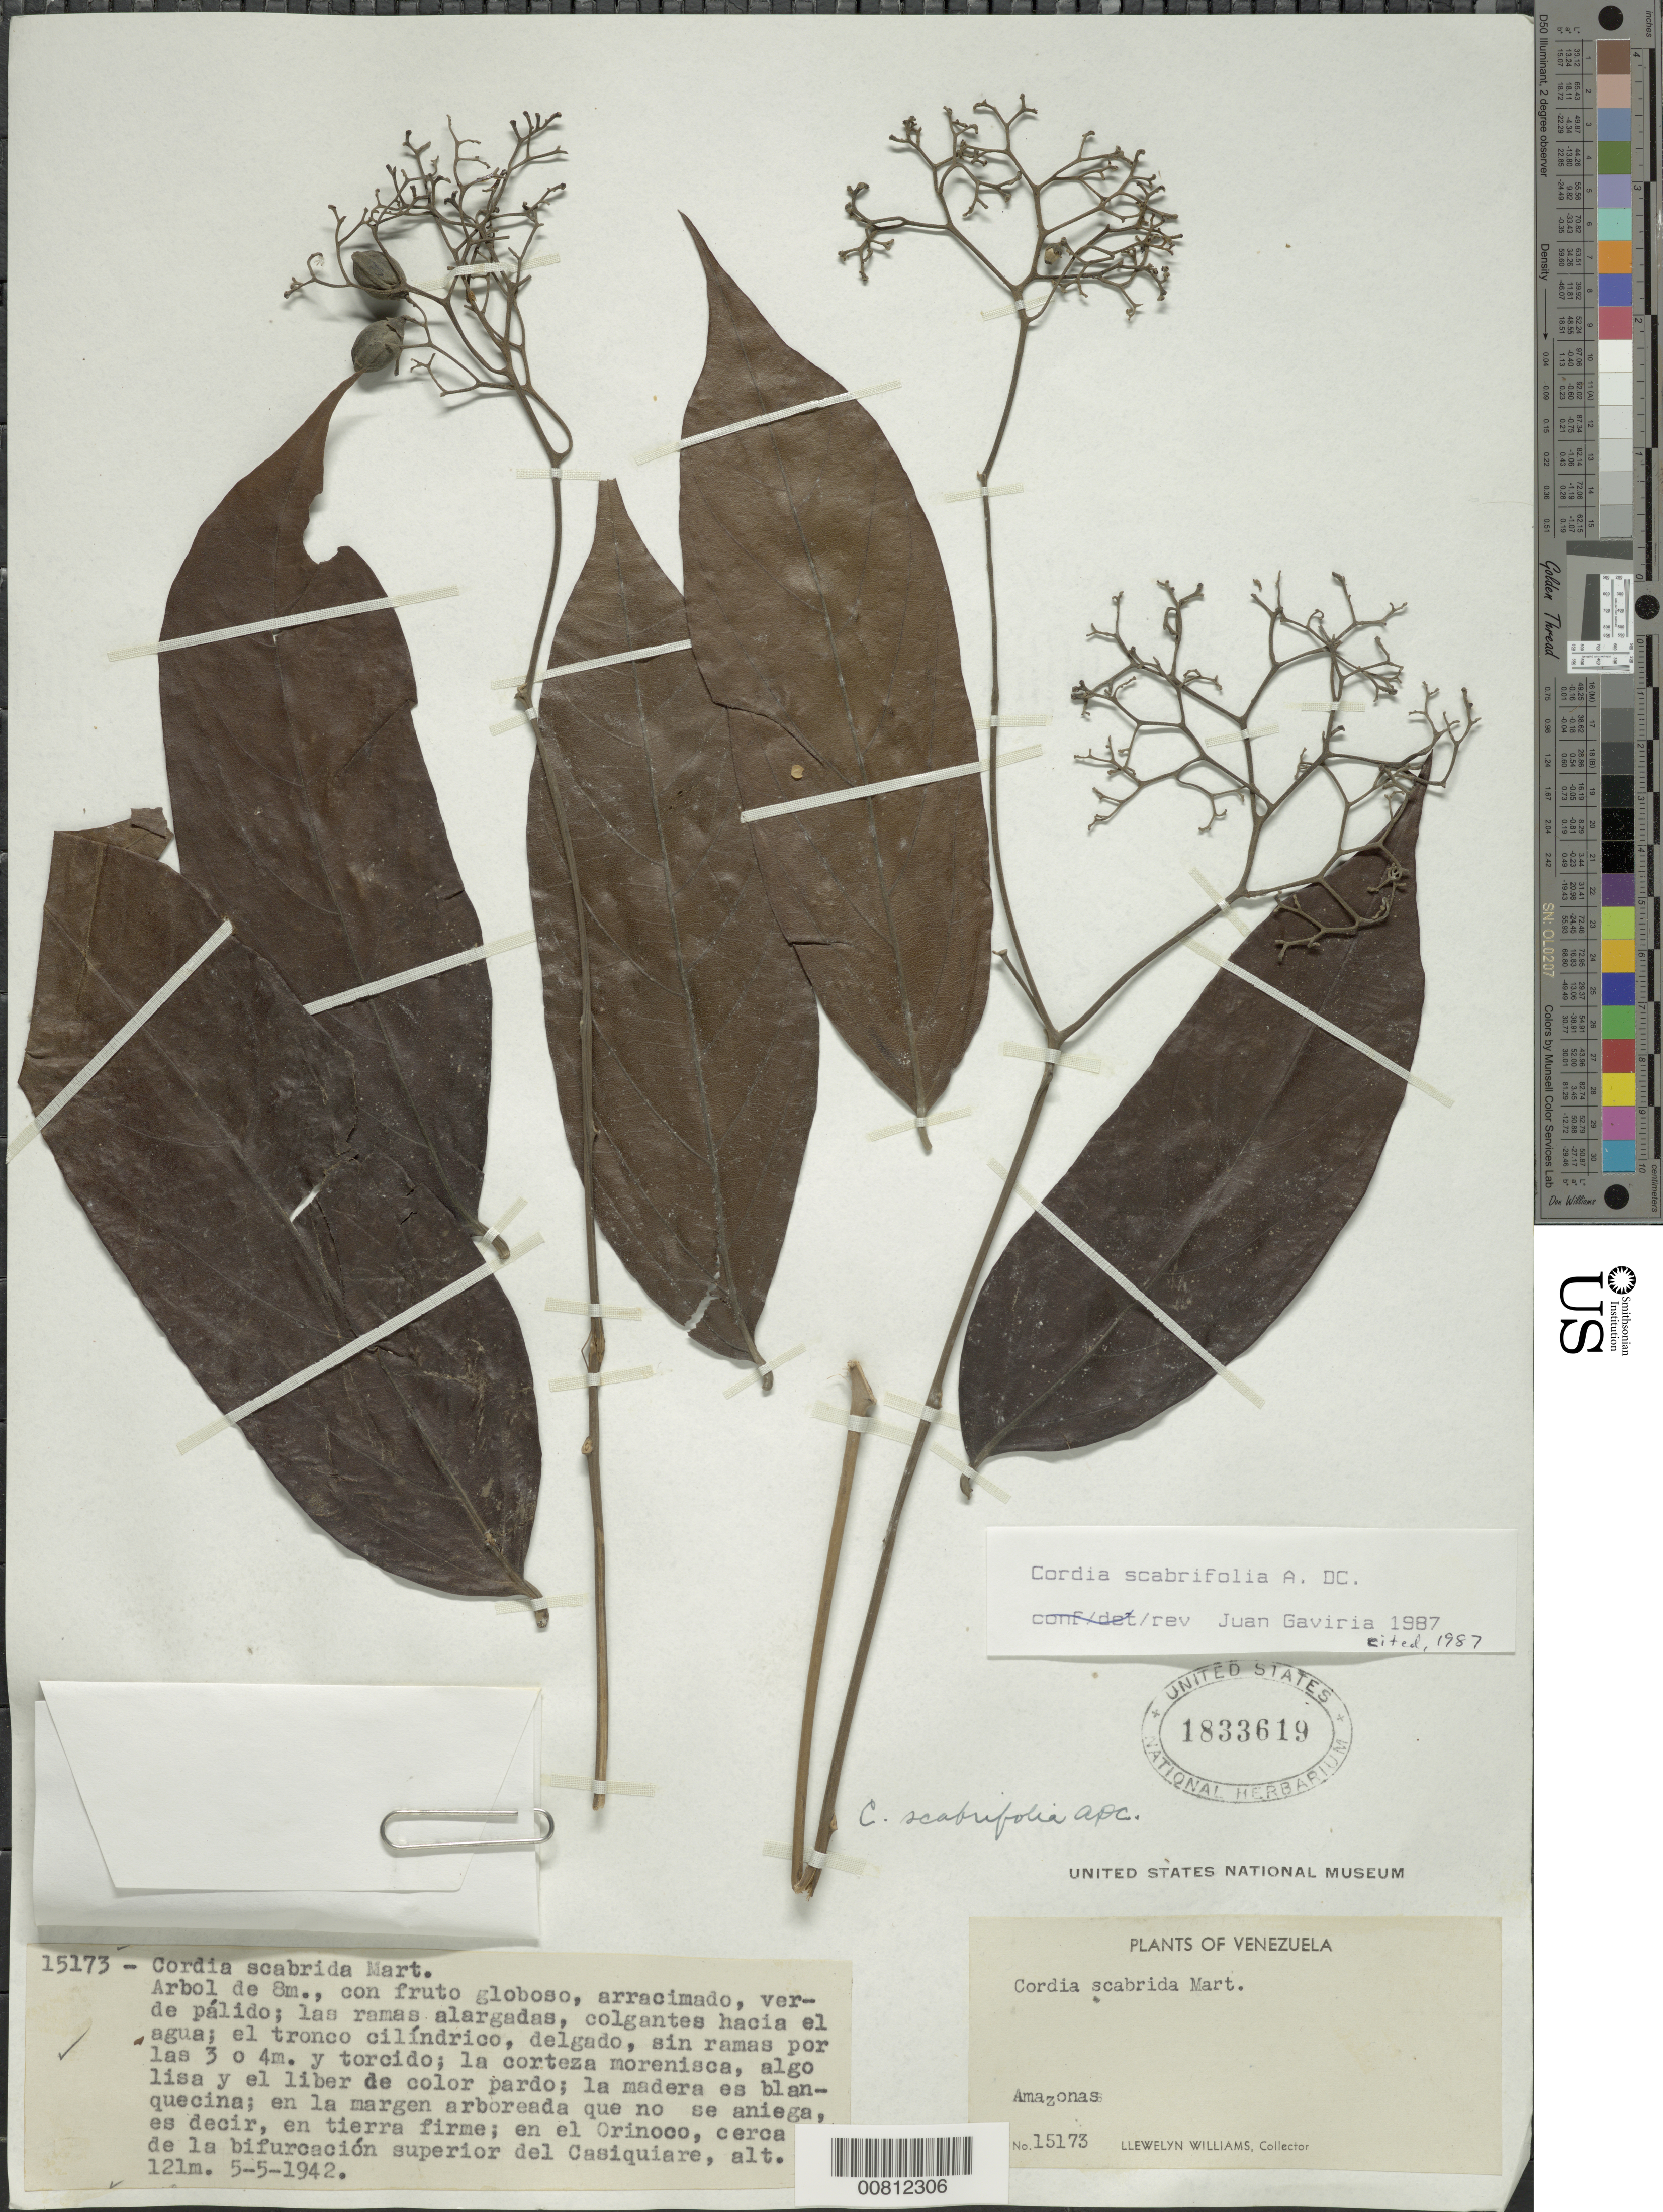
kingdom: Plantae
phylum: Tracheophyta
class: Magnoliopsida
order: Boraginales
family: Cordiaceae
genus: Cordia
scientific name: Cordia scabrifolia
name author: DC.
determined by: Gaviria, J. C.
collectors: Ll. Williams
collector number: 15173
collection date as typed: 5-May-42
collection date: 1942-05-05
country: Venezuela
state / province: Amazonas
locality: Casiquiare, cerca de la bifurcacion del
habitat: Margen arboreada que no se aniega, es decir, en tierra firme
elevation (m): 121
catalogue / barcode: US 1833619